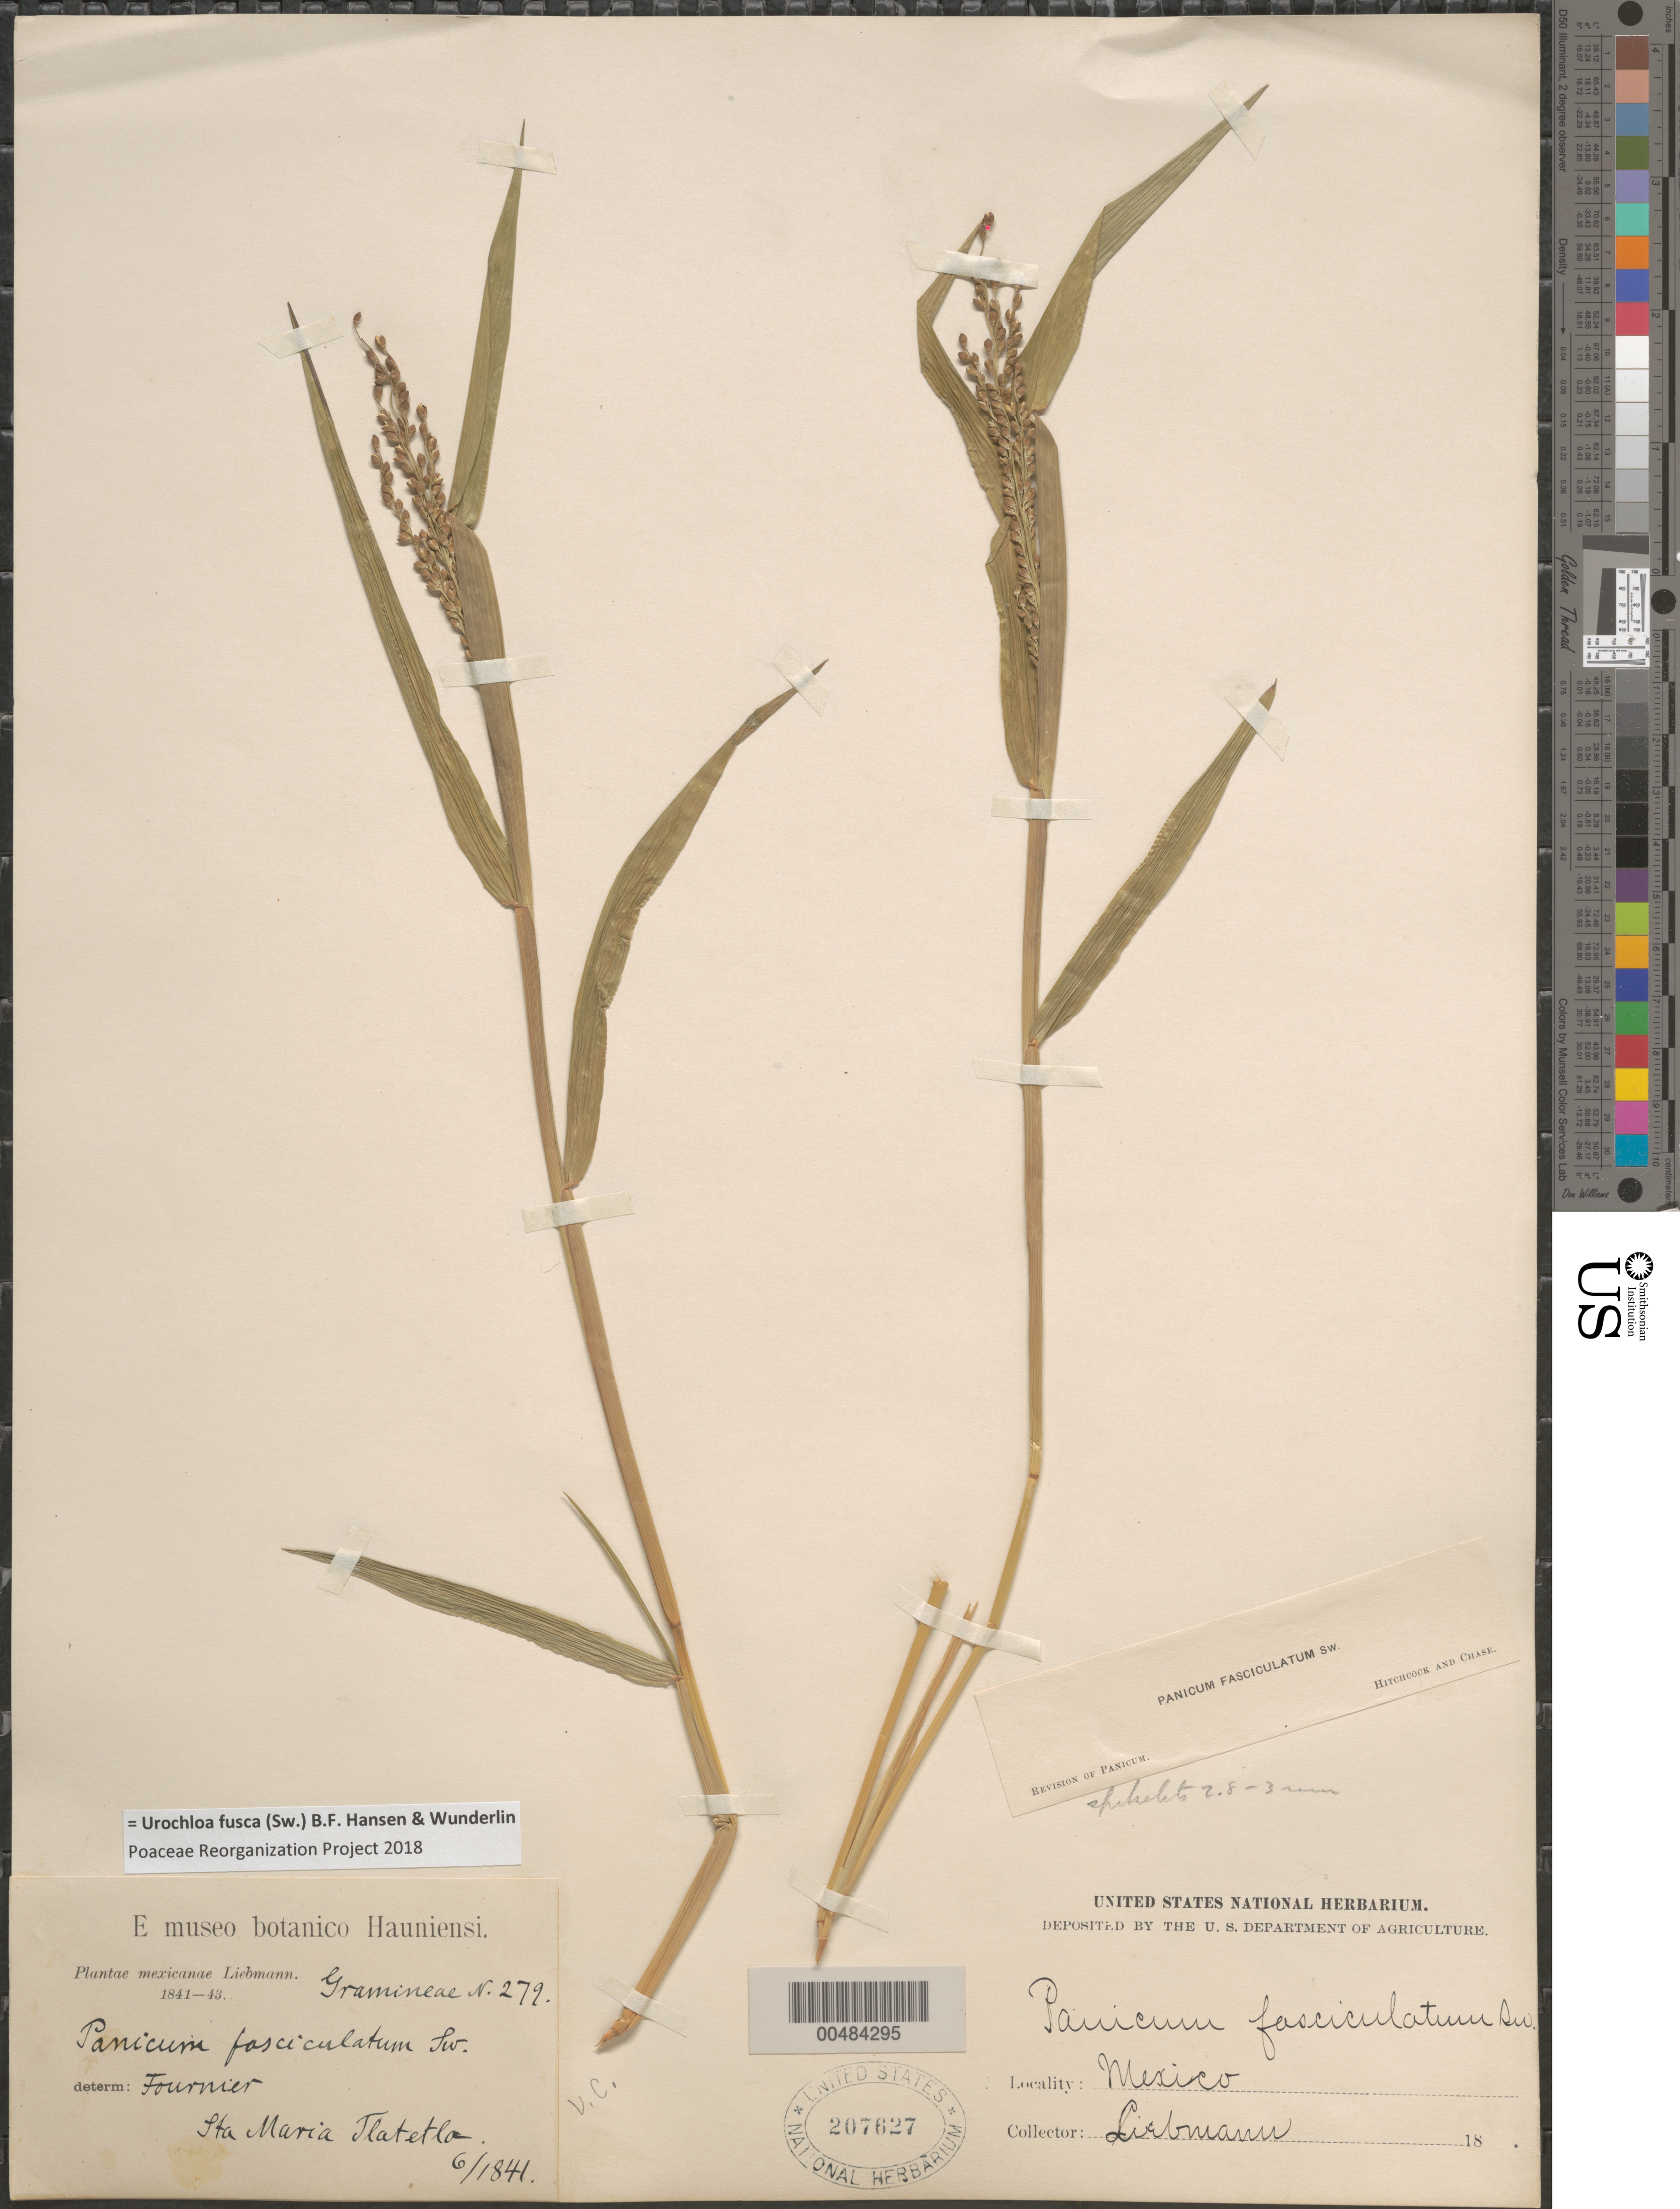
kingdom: Plantae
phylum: Tracheophyta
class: Liliopsida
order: Poales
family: Poaceae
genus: Brachiaria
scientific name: Brachiaria fasciculata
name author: (Sw.) Parodi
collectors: F. M. Liebmann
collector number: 279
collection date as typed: Jun 1841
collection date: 1841-06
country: Mexico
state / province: Veracruz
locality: Sta Maria Tlatetla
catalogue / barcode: US 207627